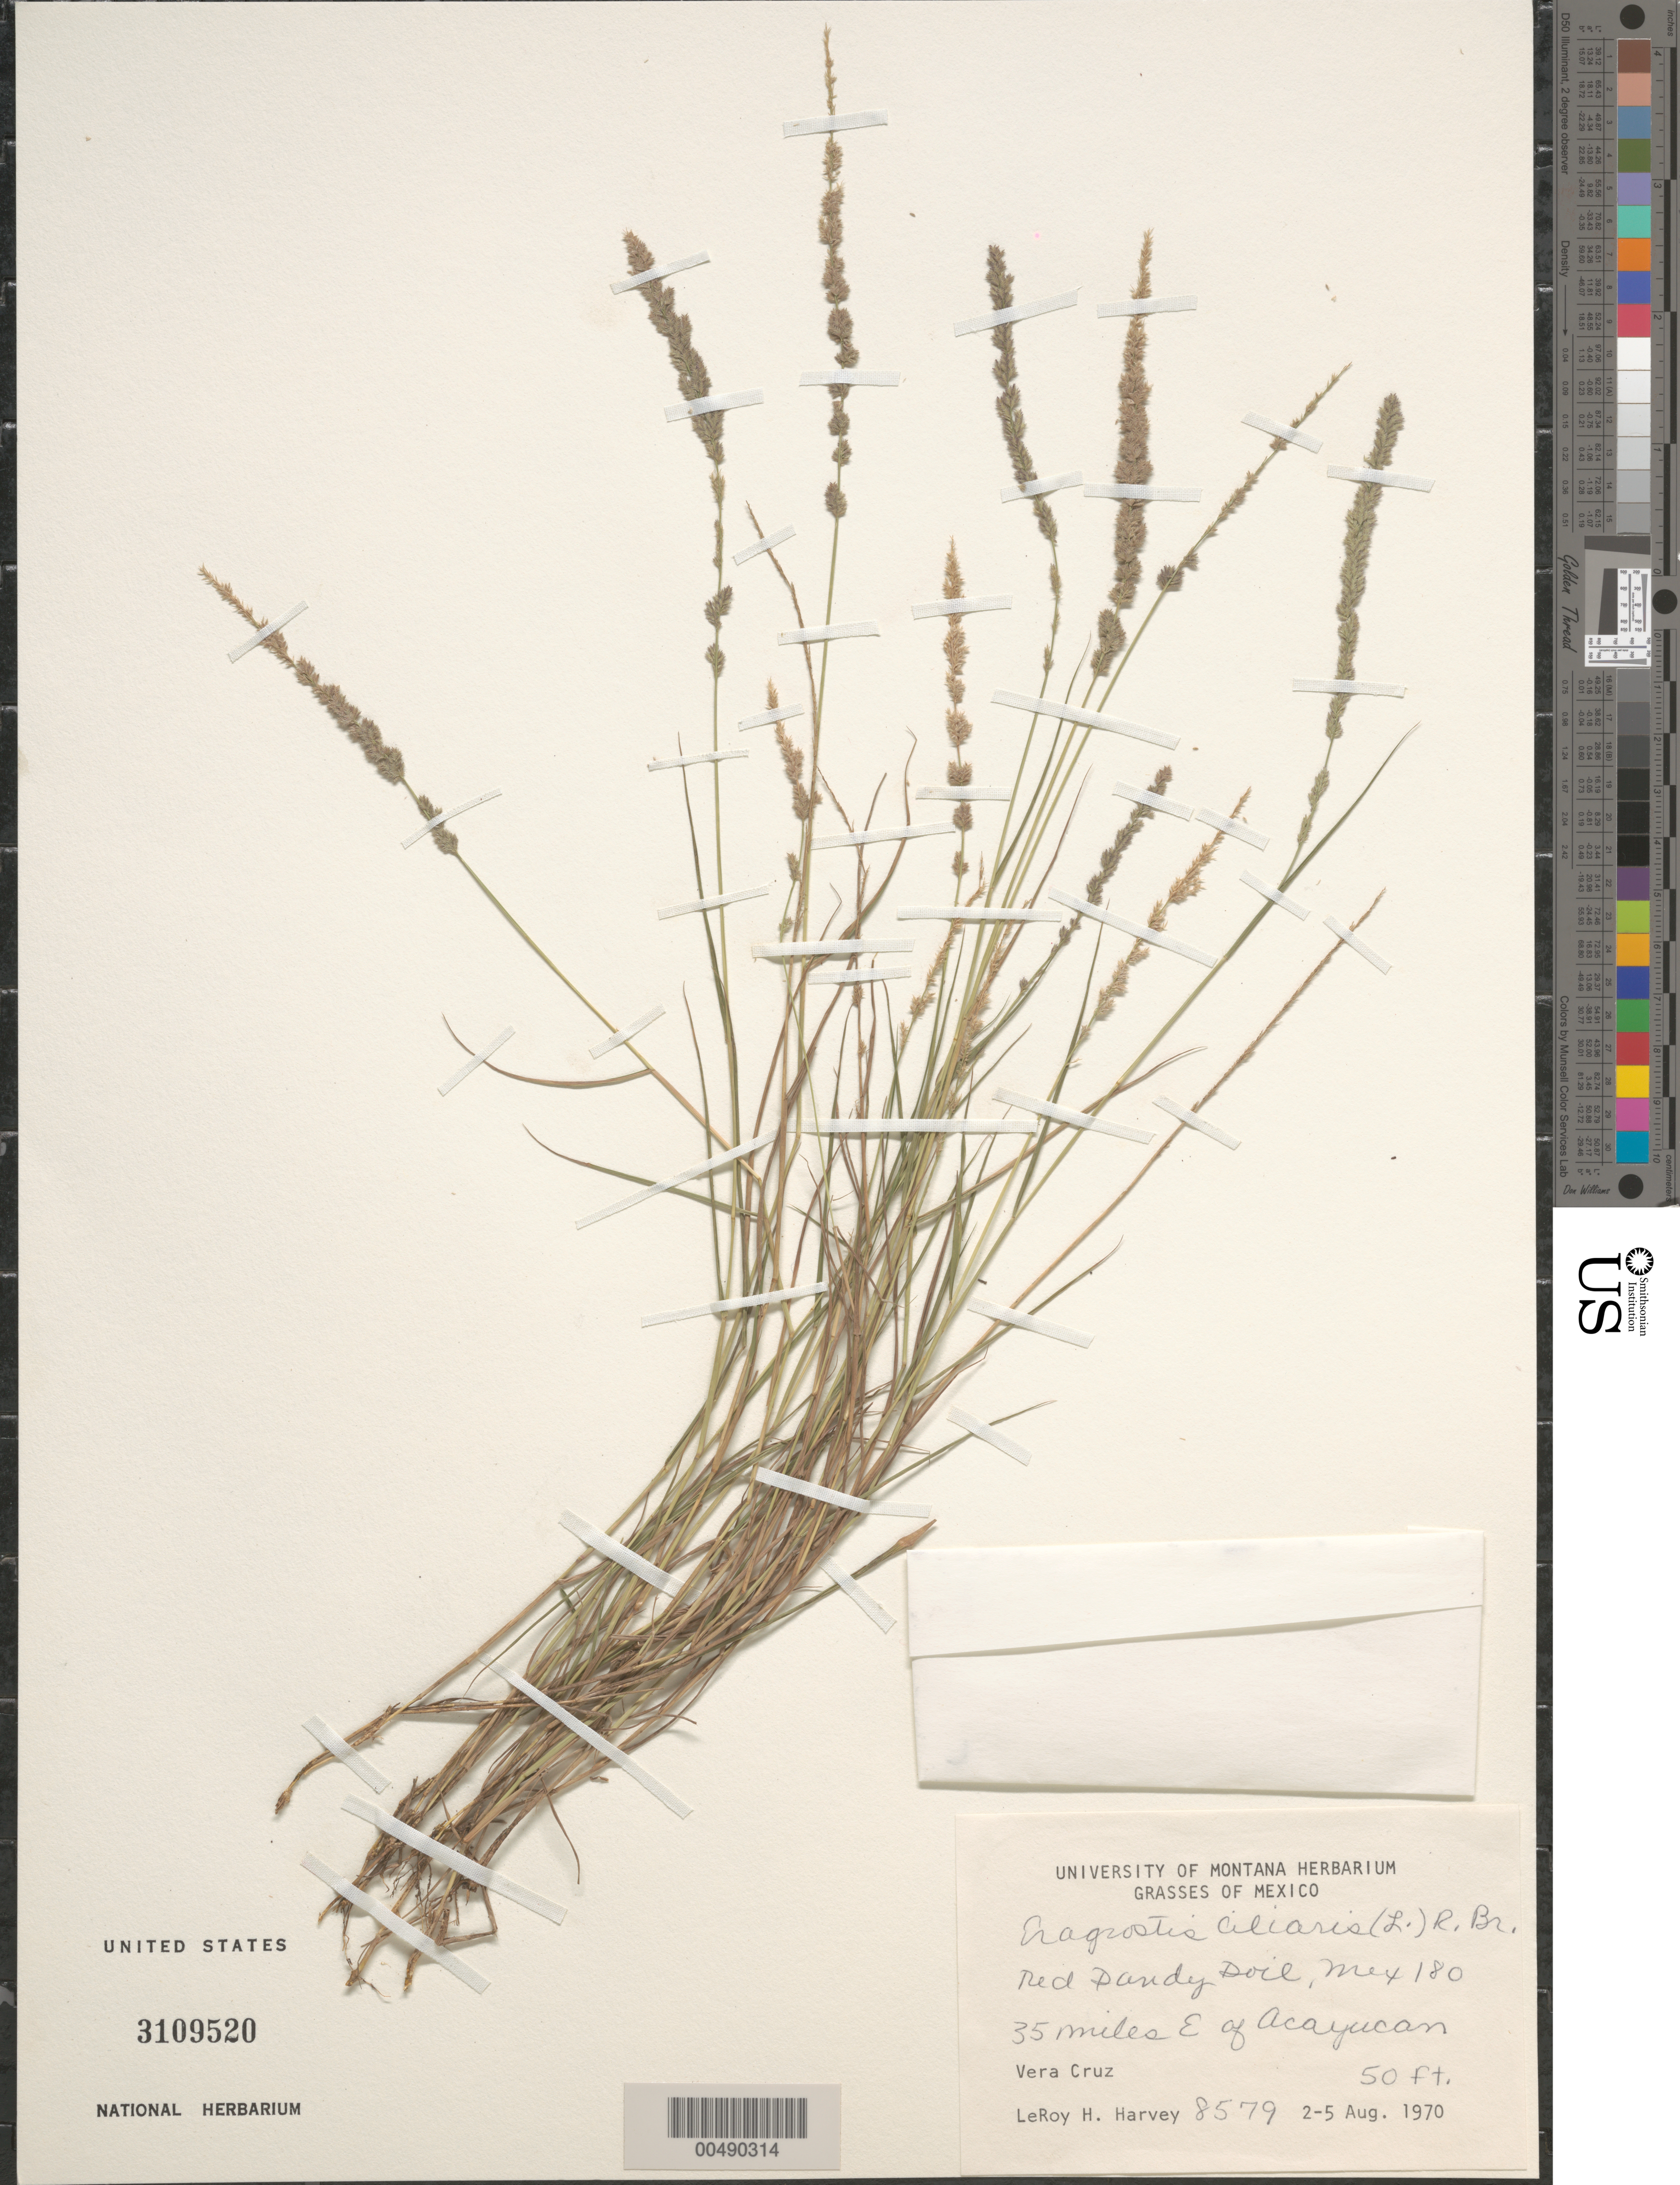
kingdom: Plantae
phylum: Tracheophyta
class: Liliopsida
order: Poales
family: Poaceae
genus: Eragrostis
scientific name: Eragrostis ciliaris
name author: (L.) R. Br.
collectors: L. H. Harvey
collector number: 8579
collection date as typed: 2 Aug 1970 to 5 Aug 1970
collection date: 1970-08-02/1970-08-05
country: Mexico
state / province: Veracruz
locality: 35 mi E of Acayucan, Mex 180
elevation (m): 15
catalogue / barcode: US 3109520